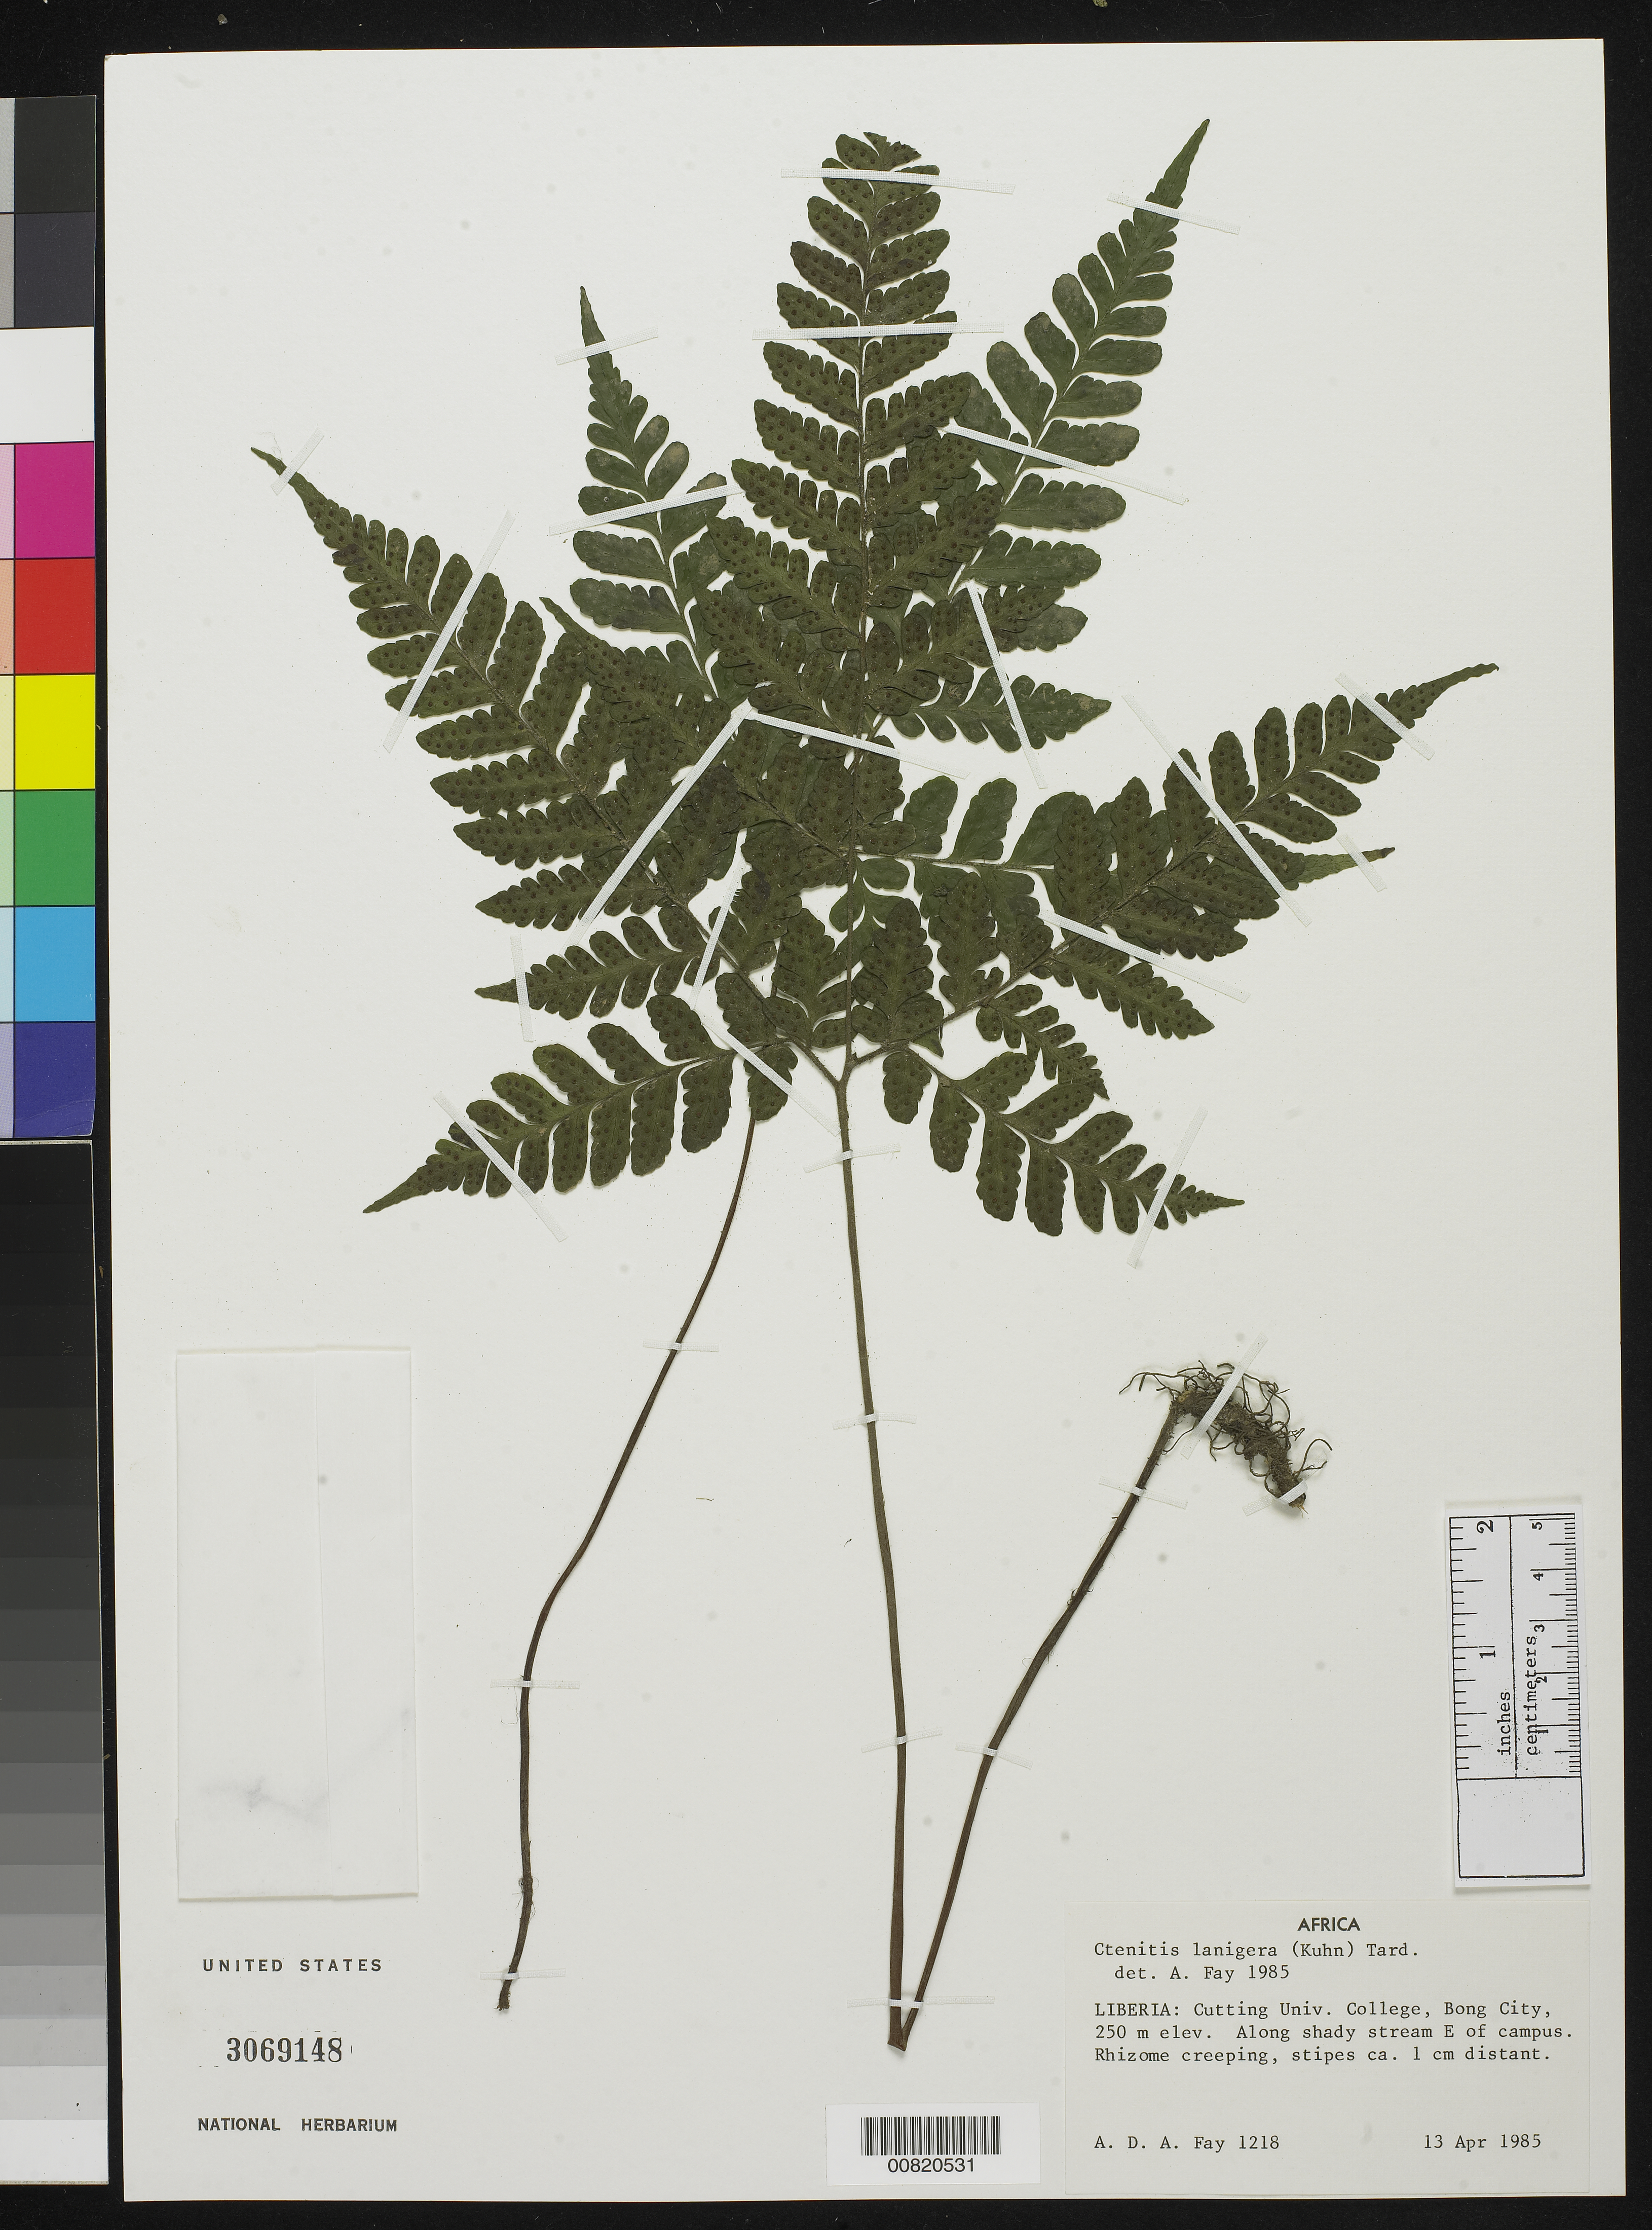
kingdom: Plantae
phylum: Tracheophyta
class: Polypodiopsida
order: Polypodiales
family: Tectariaceae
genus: Triplophyllum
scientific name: Triplophyllum heudelotii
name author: Pic. Serm.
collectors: A. Fay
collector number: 1218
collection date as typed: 13 Apr 1985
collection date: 1985-04-13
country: Liberia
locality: Cuttington Univ. College, Bong City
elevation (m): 250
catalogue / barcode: US 3069148